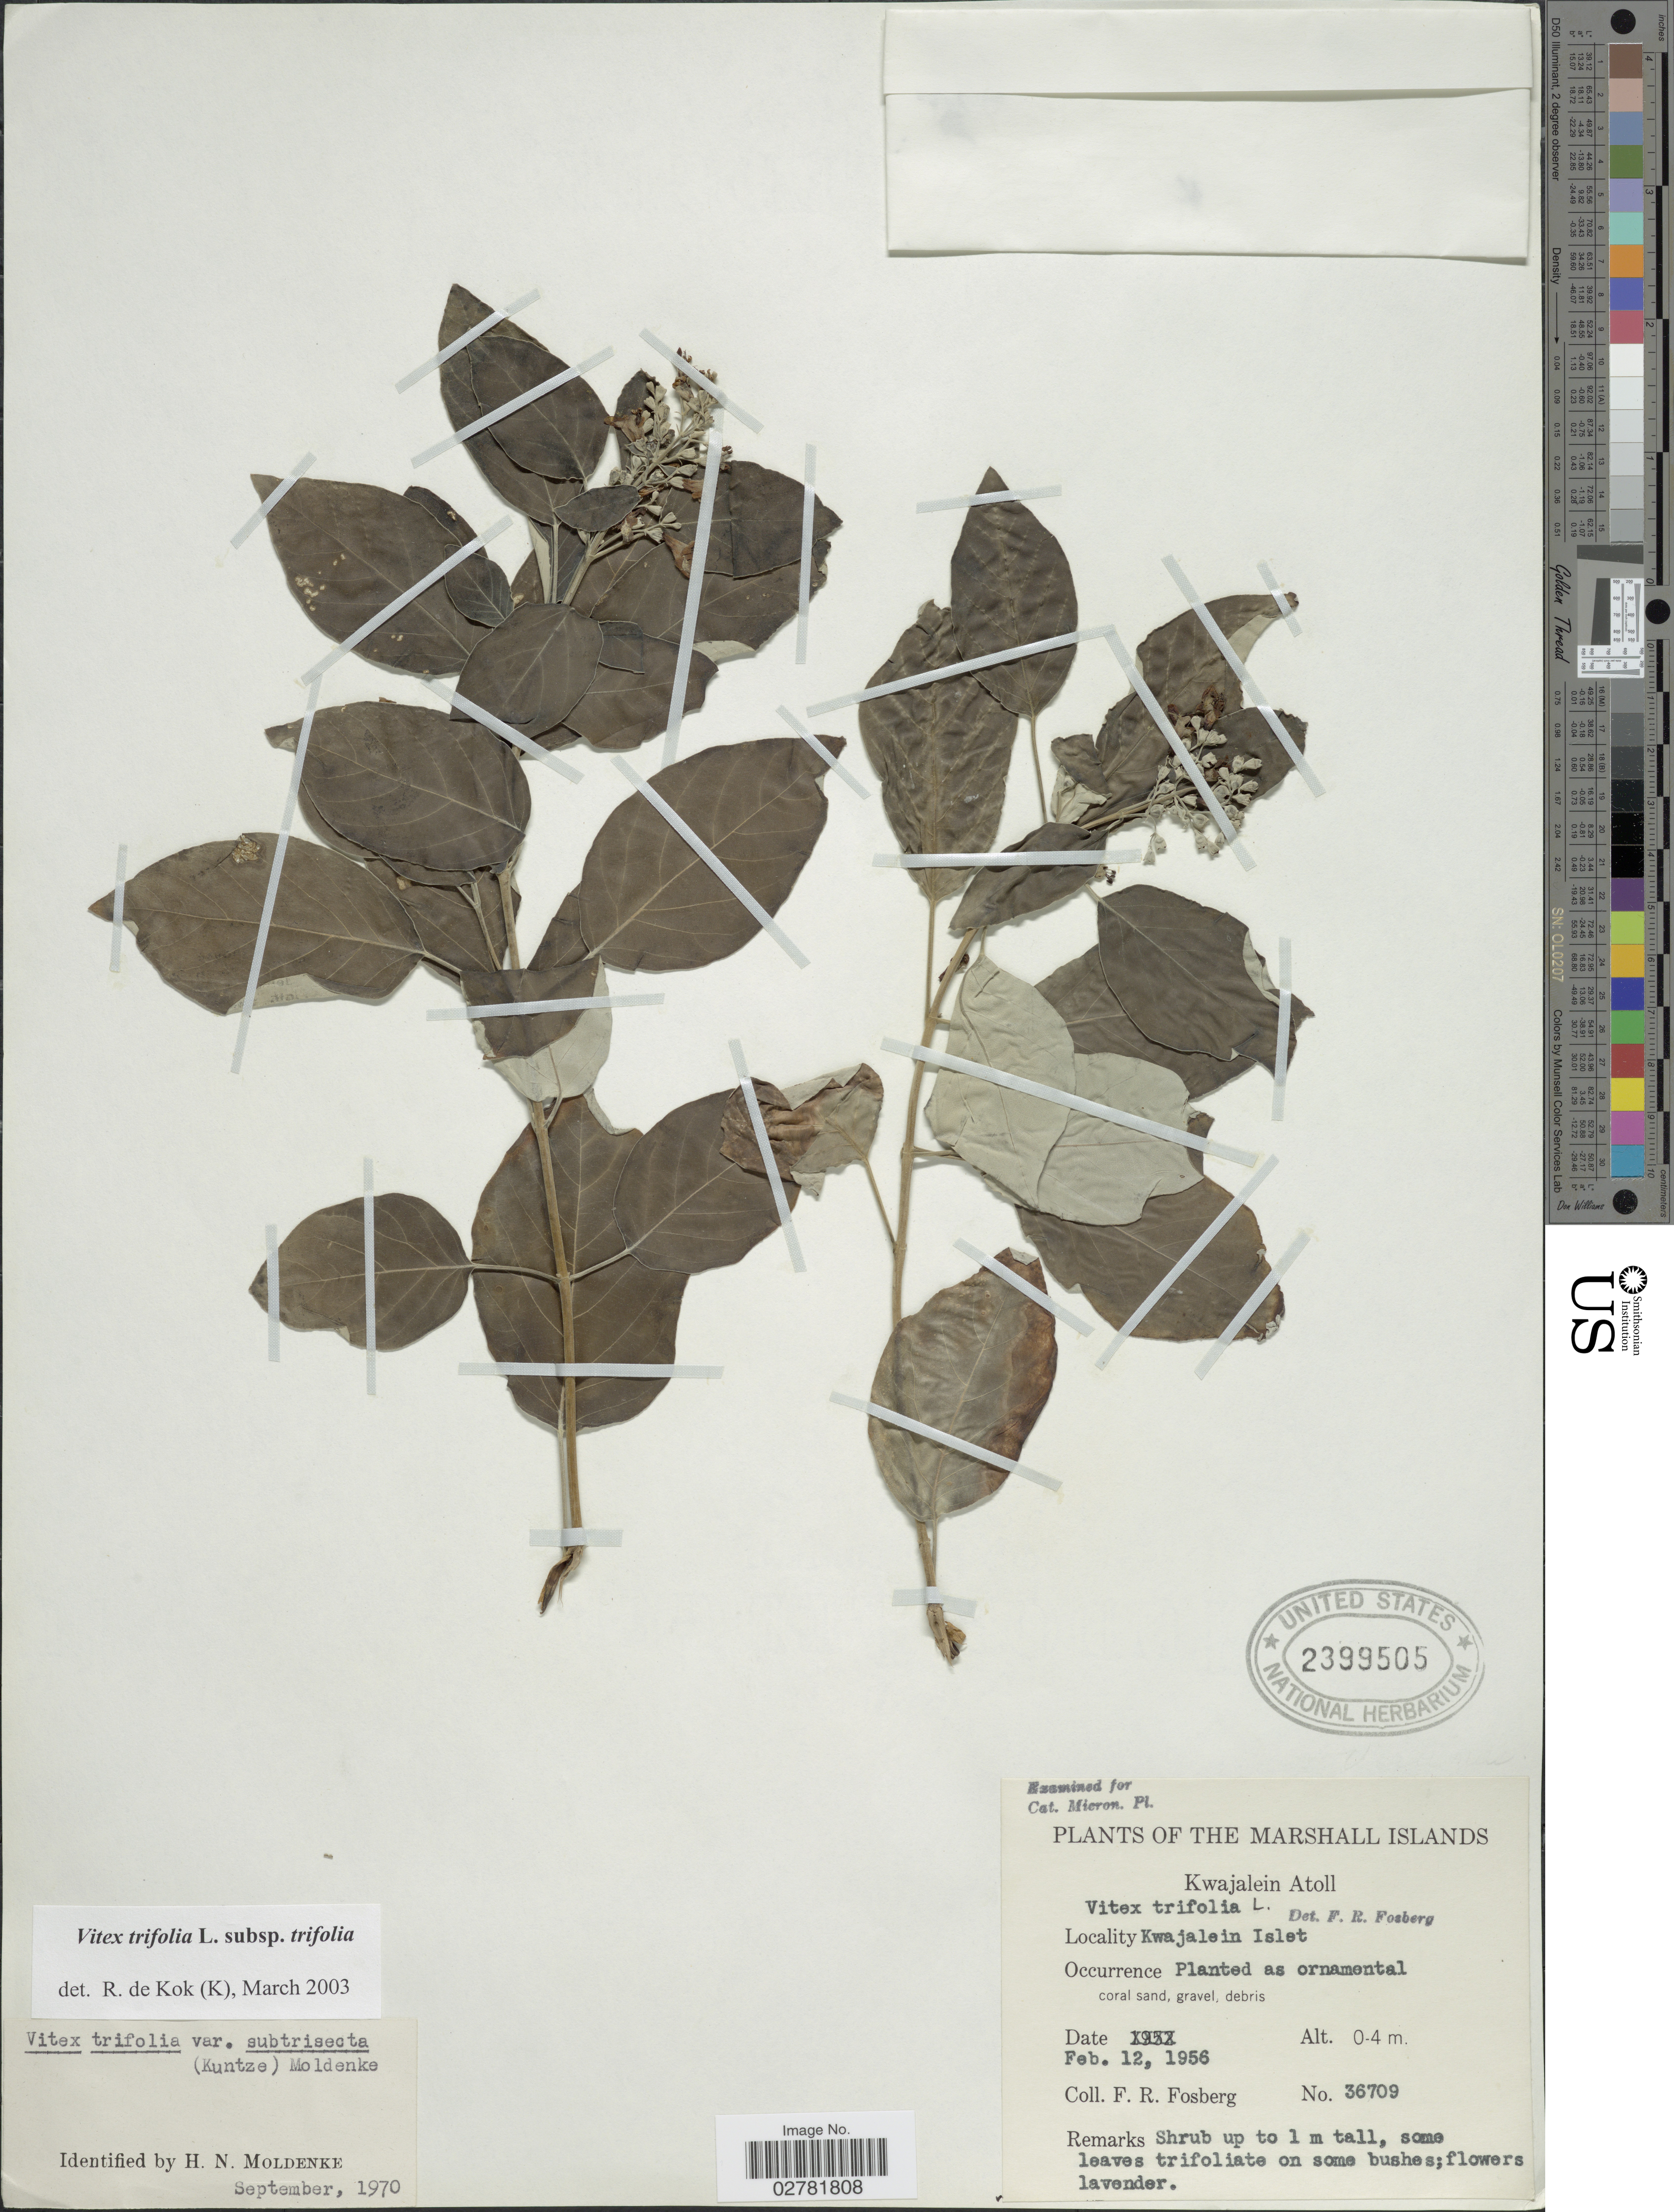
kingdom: Plantae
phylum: Tracheophyta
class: Magnoliopsida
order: Lamiales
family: Lamiaceae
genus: Vitex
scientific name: Vitex trifolia var. trifolia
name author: L.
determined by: Kok, R. de, (K)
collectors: F. R. Fosberg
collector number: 36709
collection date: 1956-02-12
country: Marshall Islands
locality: Kwajalein Atoll. Kwajalein Islet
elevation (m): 0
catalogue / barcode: US 2399505